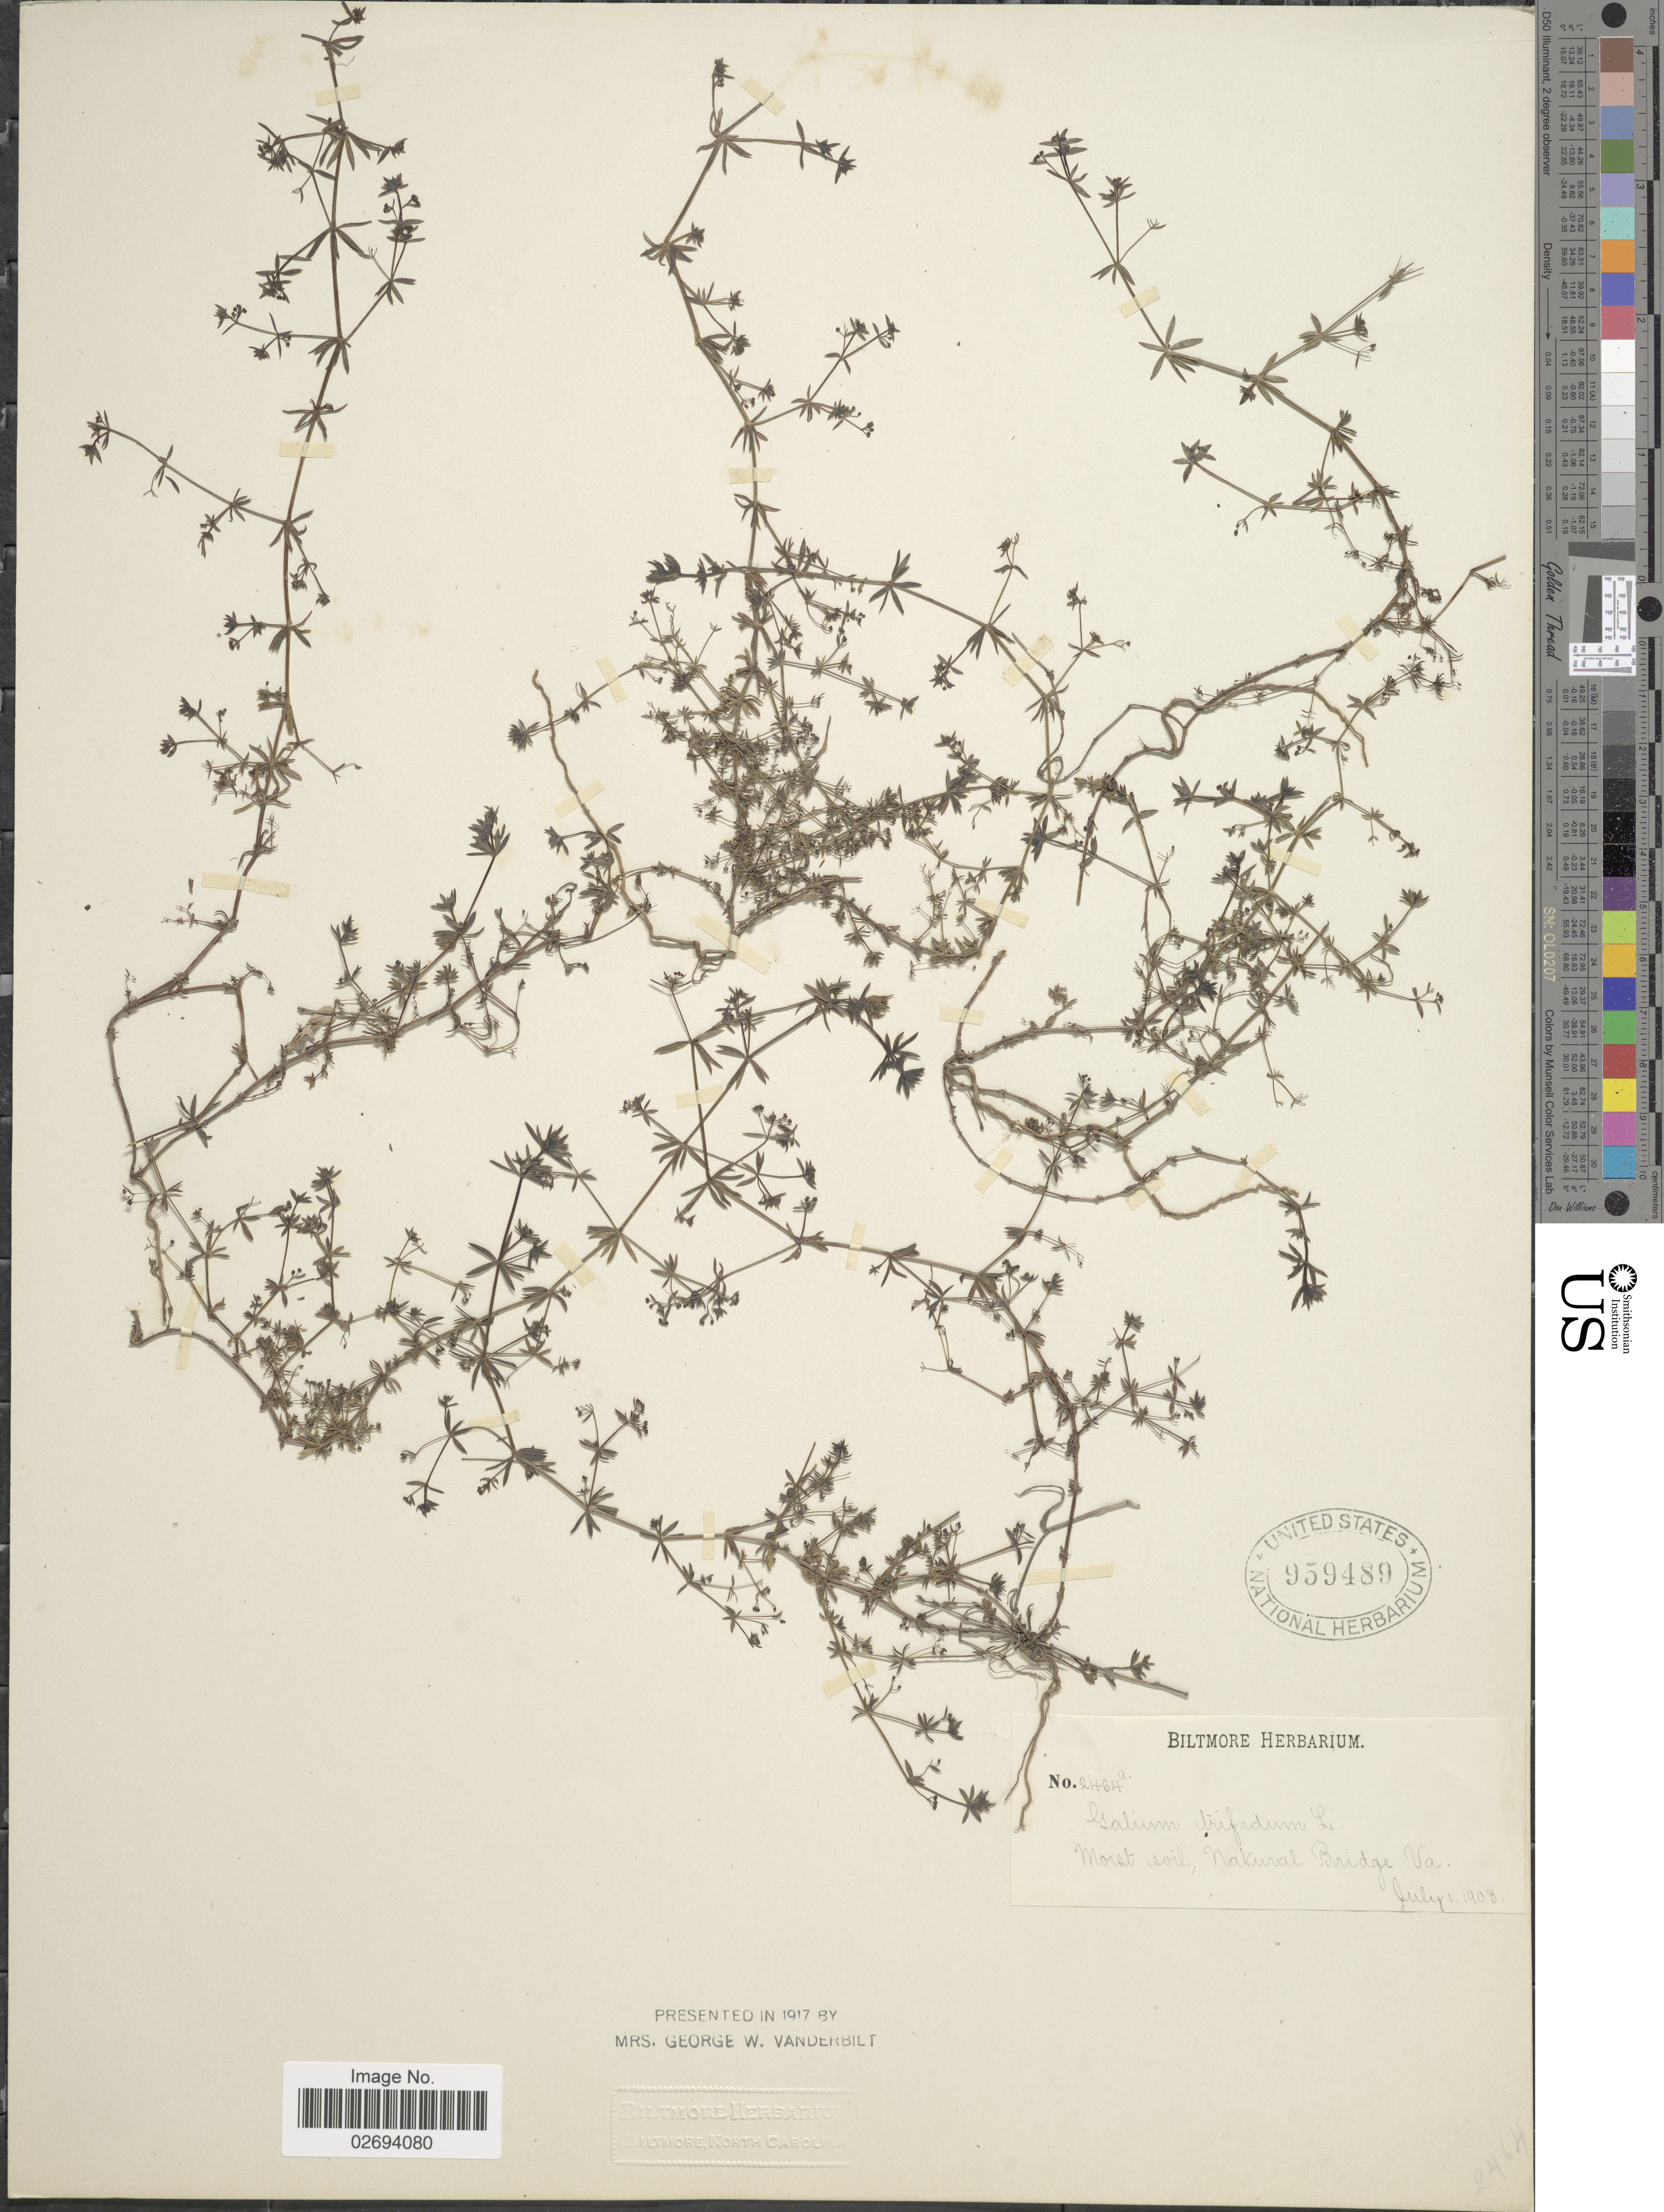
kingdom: Plantae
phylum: Tracheophyta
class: Magnoliopsida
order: Gentianales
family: Rubiaceae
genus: Galium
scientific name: Galium trifidum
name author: L.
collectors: ex herb. Biltmore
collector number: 2464a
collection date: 1908-07-01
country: United States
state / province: Virginia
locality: Moist soil, Natural Bridge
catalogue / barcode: US 959489